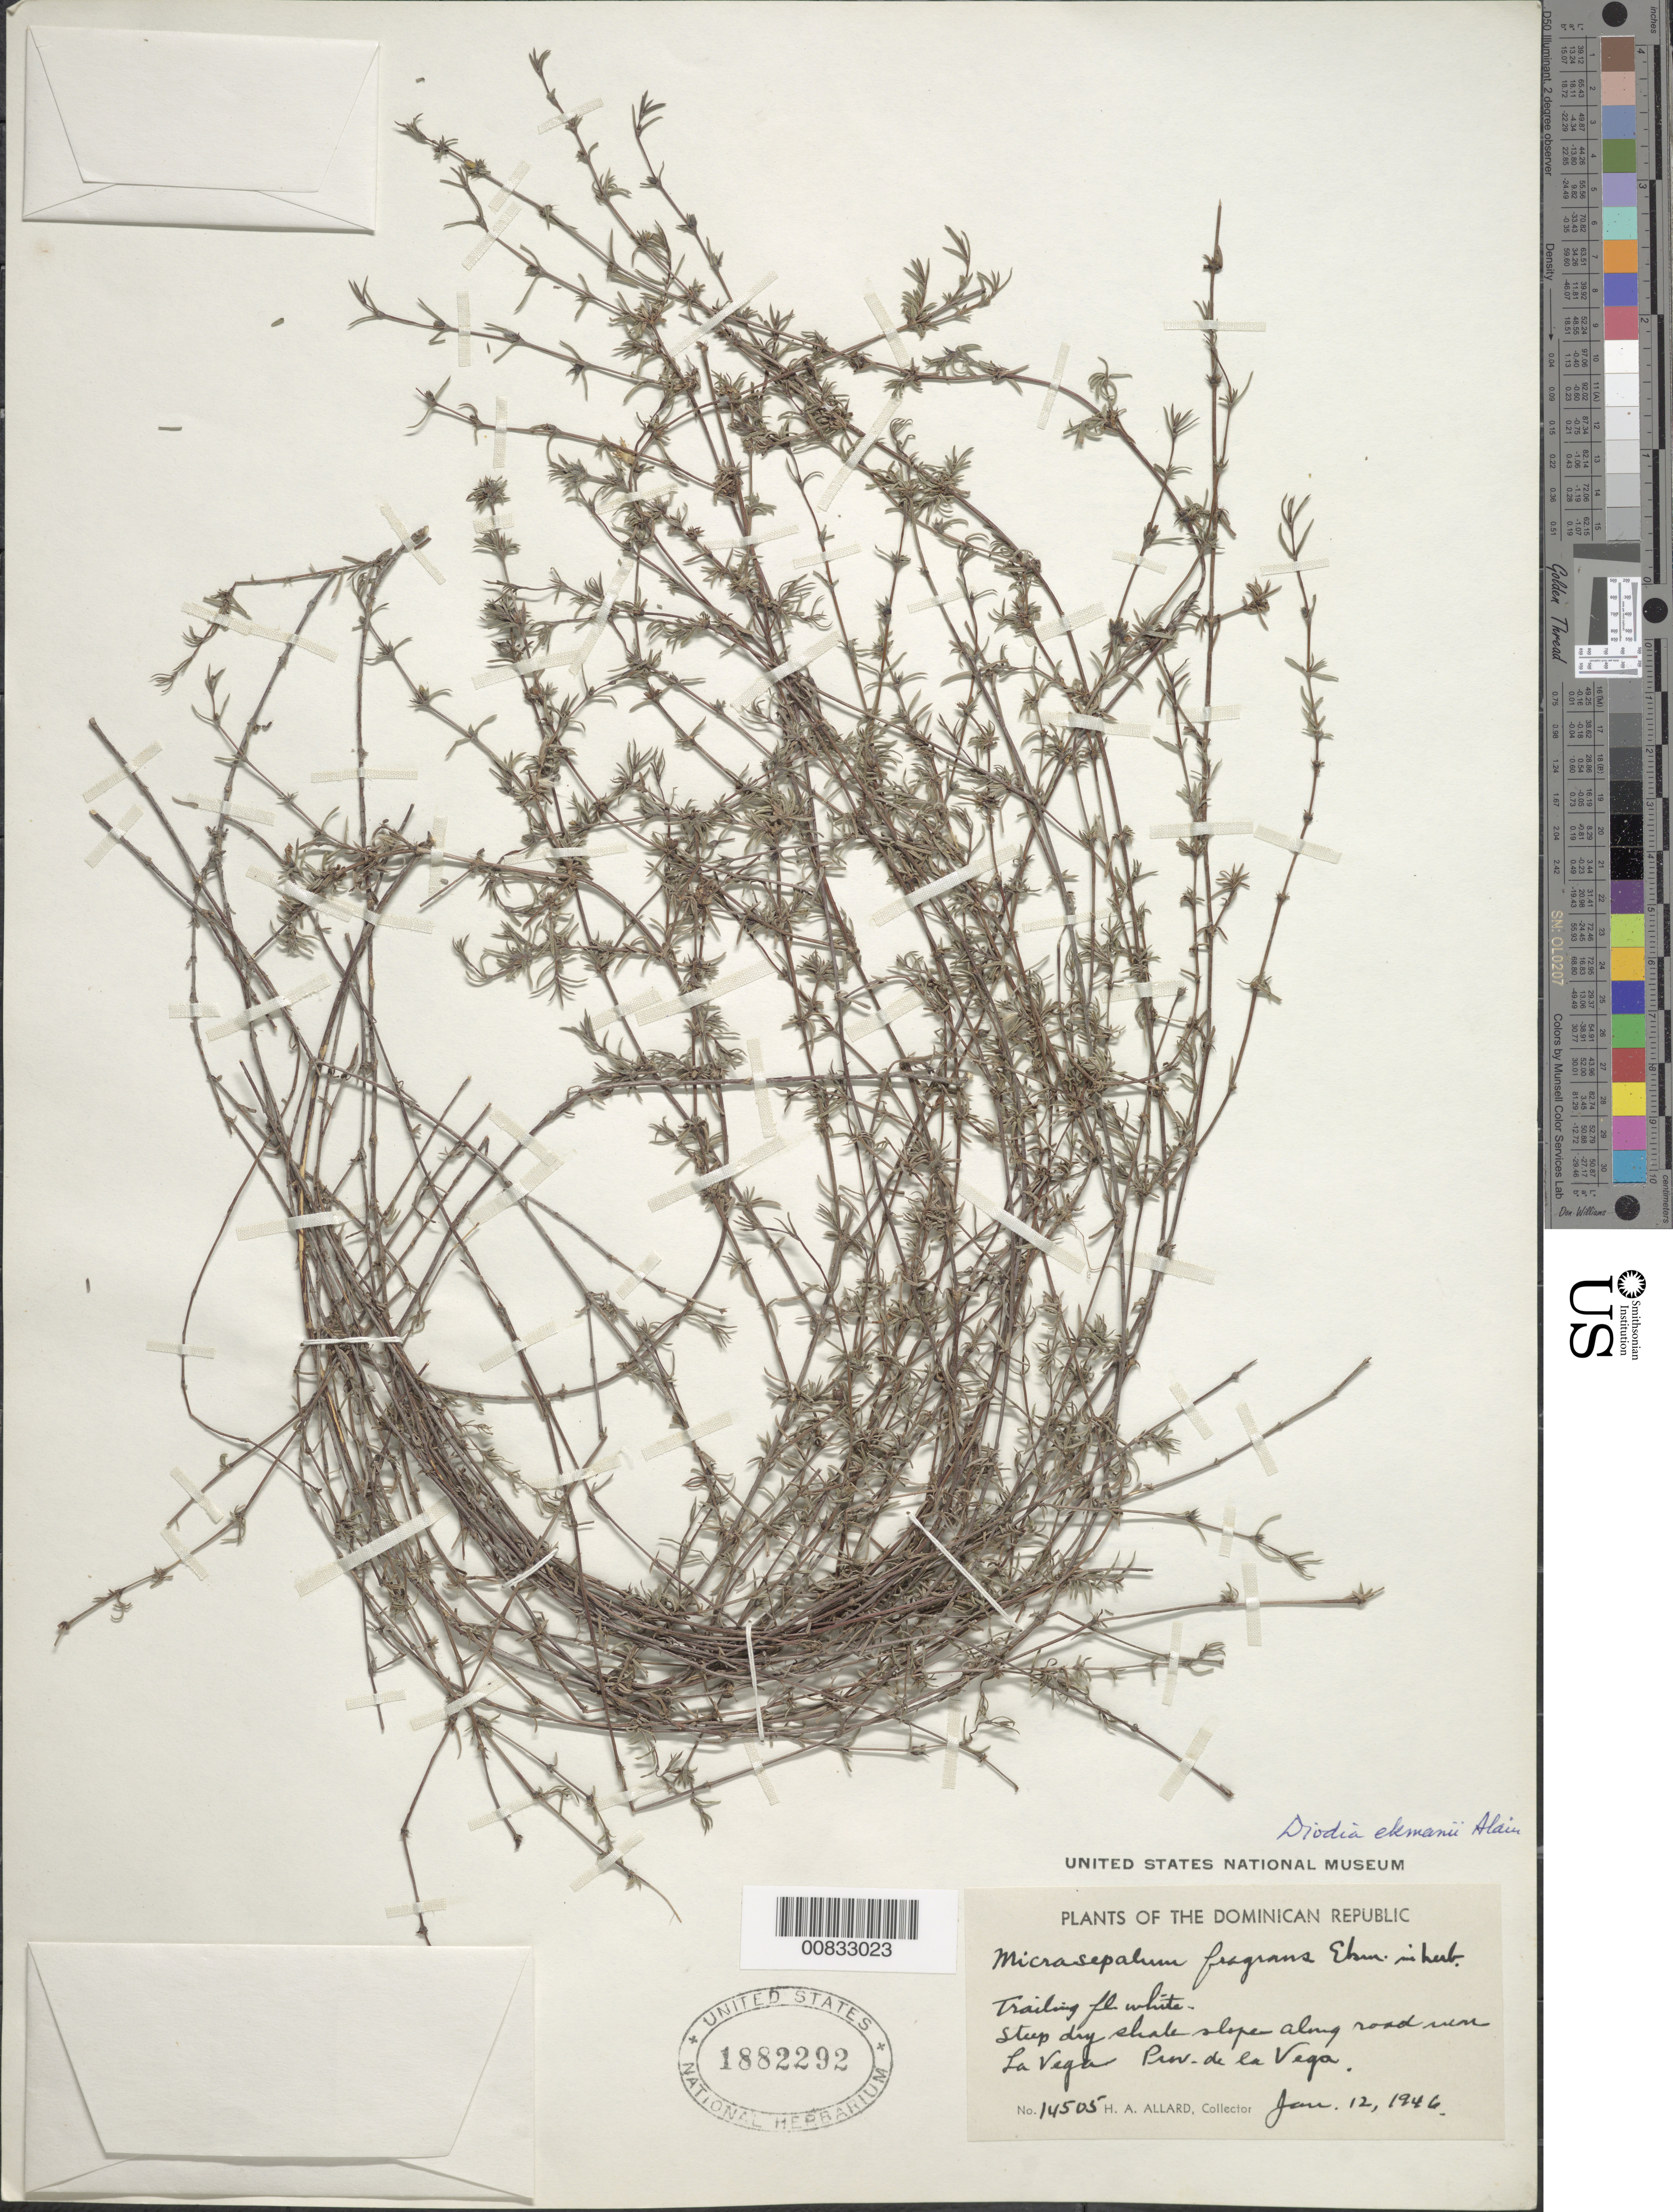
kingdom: Plantae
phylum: Tracheophyta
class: Magnoliopsida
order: Gentianales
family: Rubiaceae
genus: Diodia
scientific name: Diodia ekmanii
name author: Alain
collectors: H. A. Allard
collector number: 14505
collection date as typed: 12 Jan 1946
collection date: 1946-01-12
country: Dominican Republic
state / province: La Vega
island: Hispaniola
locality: Slopes along road near La Vega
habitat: Steep dry shale slope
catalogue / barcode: US 1882292